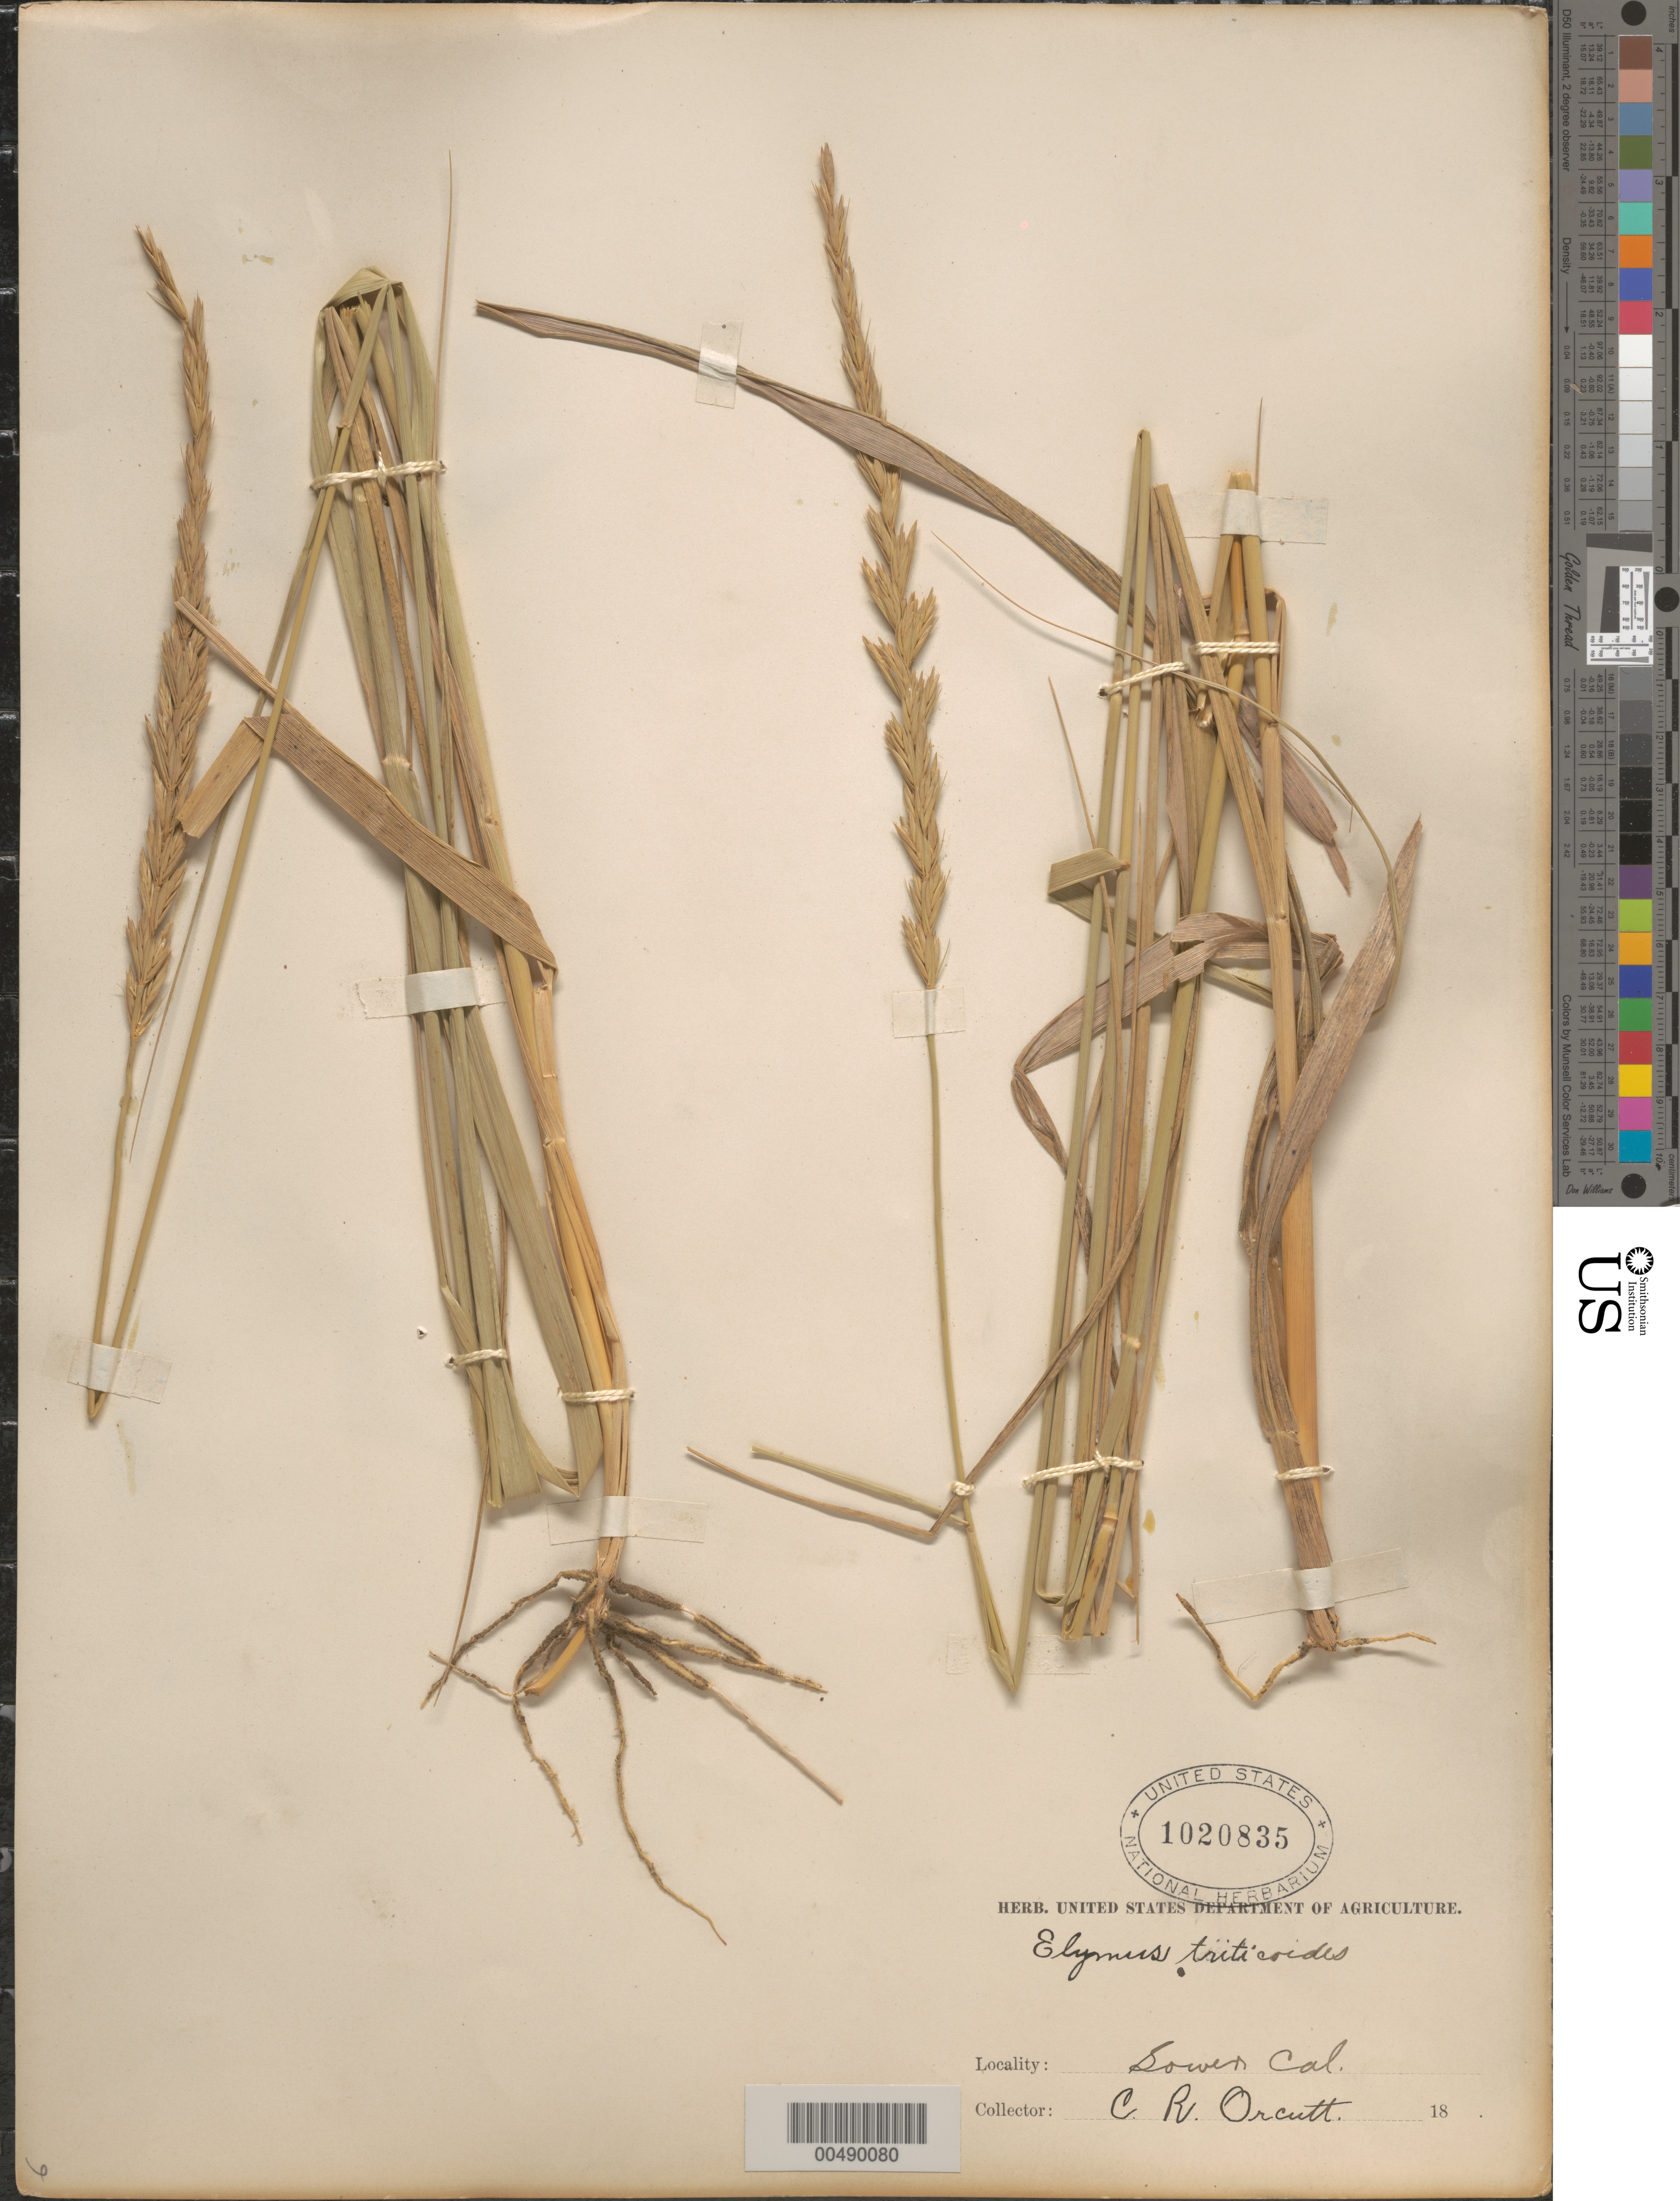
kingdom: Plantae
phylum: Tracheophyta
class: Liliopsida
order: Poales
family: Poaceae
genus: Elymus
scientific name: Elymus triticoides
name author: Buckley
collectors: C. R. Orcutt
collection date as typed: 18??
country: Mexico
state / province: Baja California Norte / Baja California Sur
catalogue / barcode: US 1020835